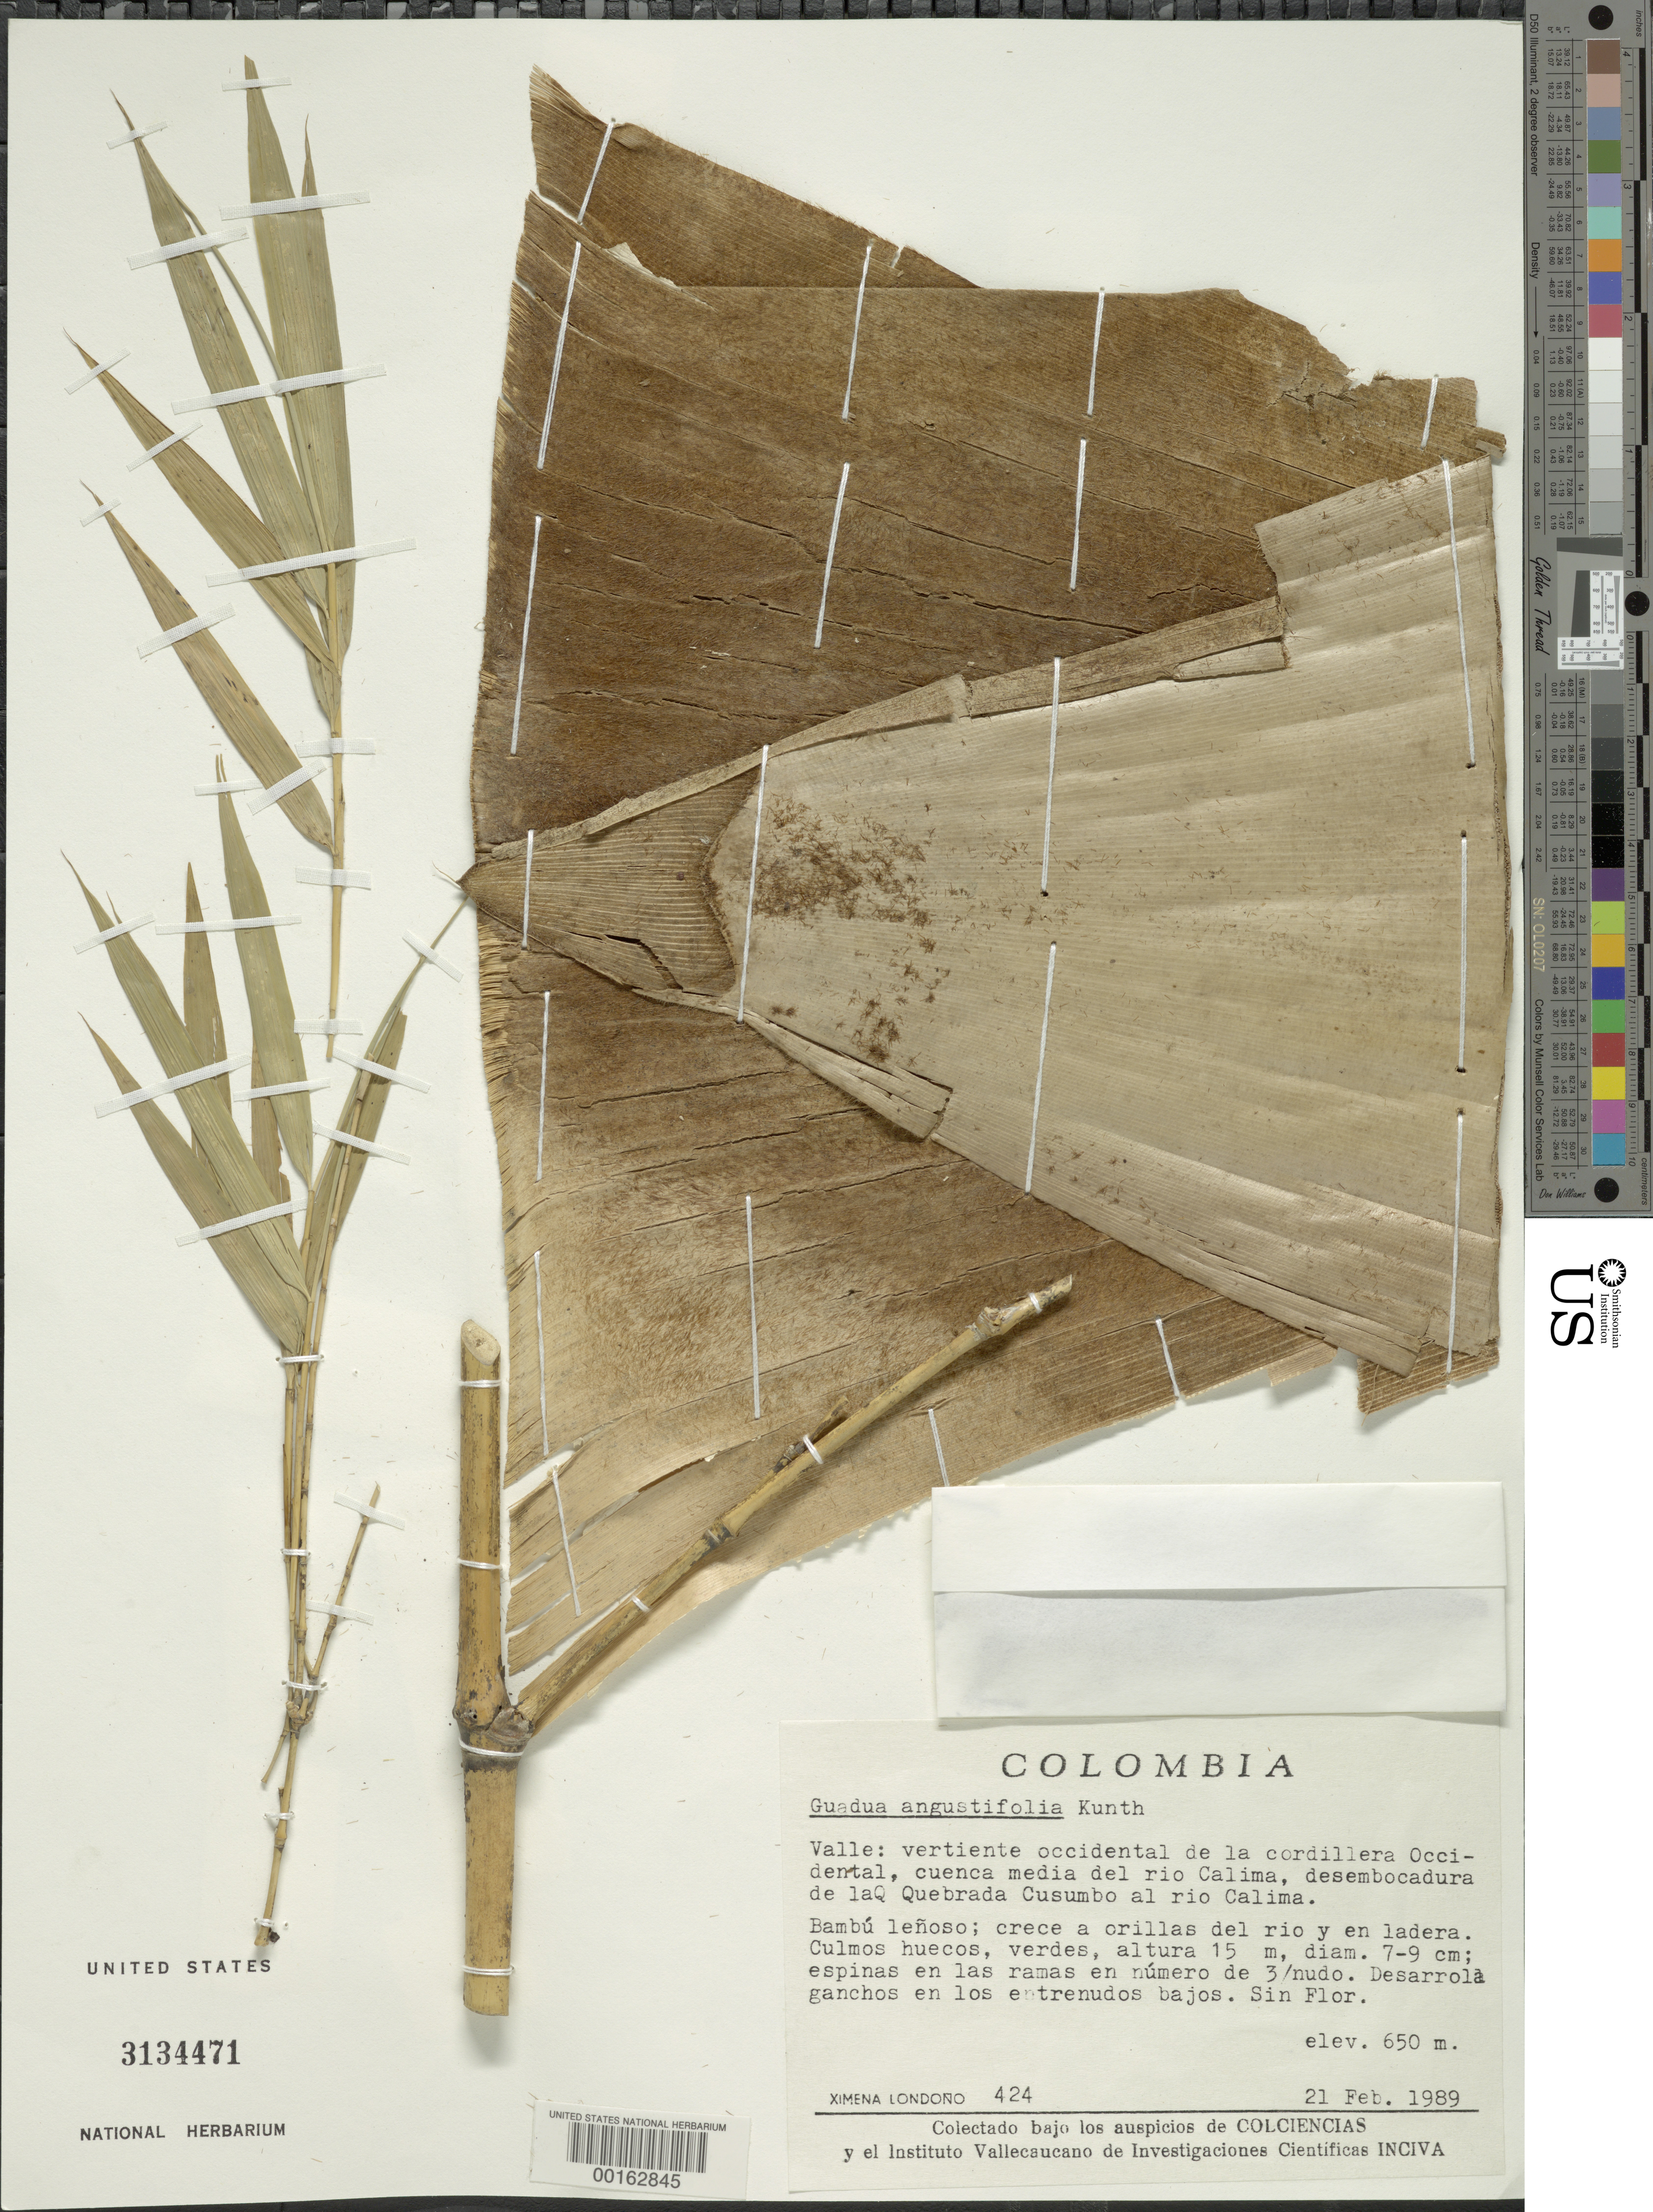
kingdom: Plantae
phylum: Tracheophyta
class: Liliopsida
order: Poales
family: Poaceae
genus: Guadua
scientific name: Guadua angustifolia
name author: Kunth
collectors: X. Londoño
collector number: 424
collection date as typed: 21 Feb 1989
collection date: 1989-02-21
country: Colombia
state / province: Valle del Cauca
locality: Near del Rio Calima, des Embocadura de la Quebrada Cusumbo al Rio Calima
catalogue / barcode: US 3134471